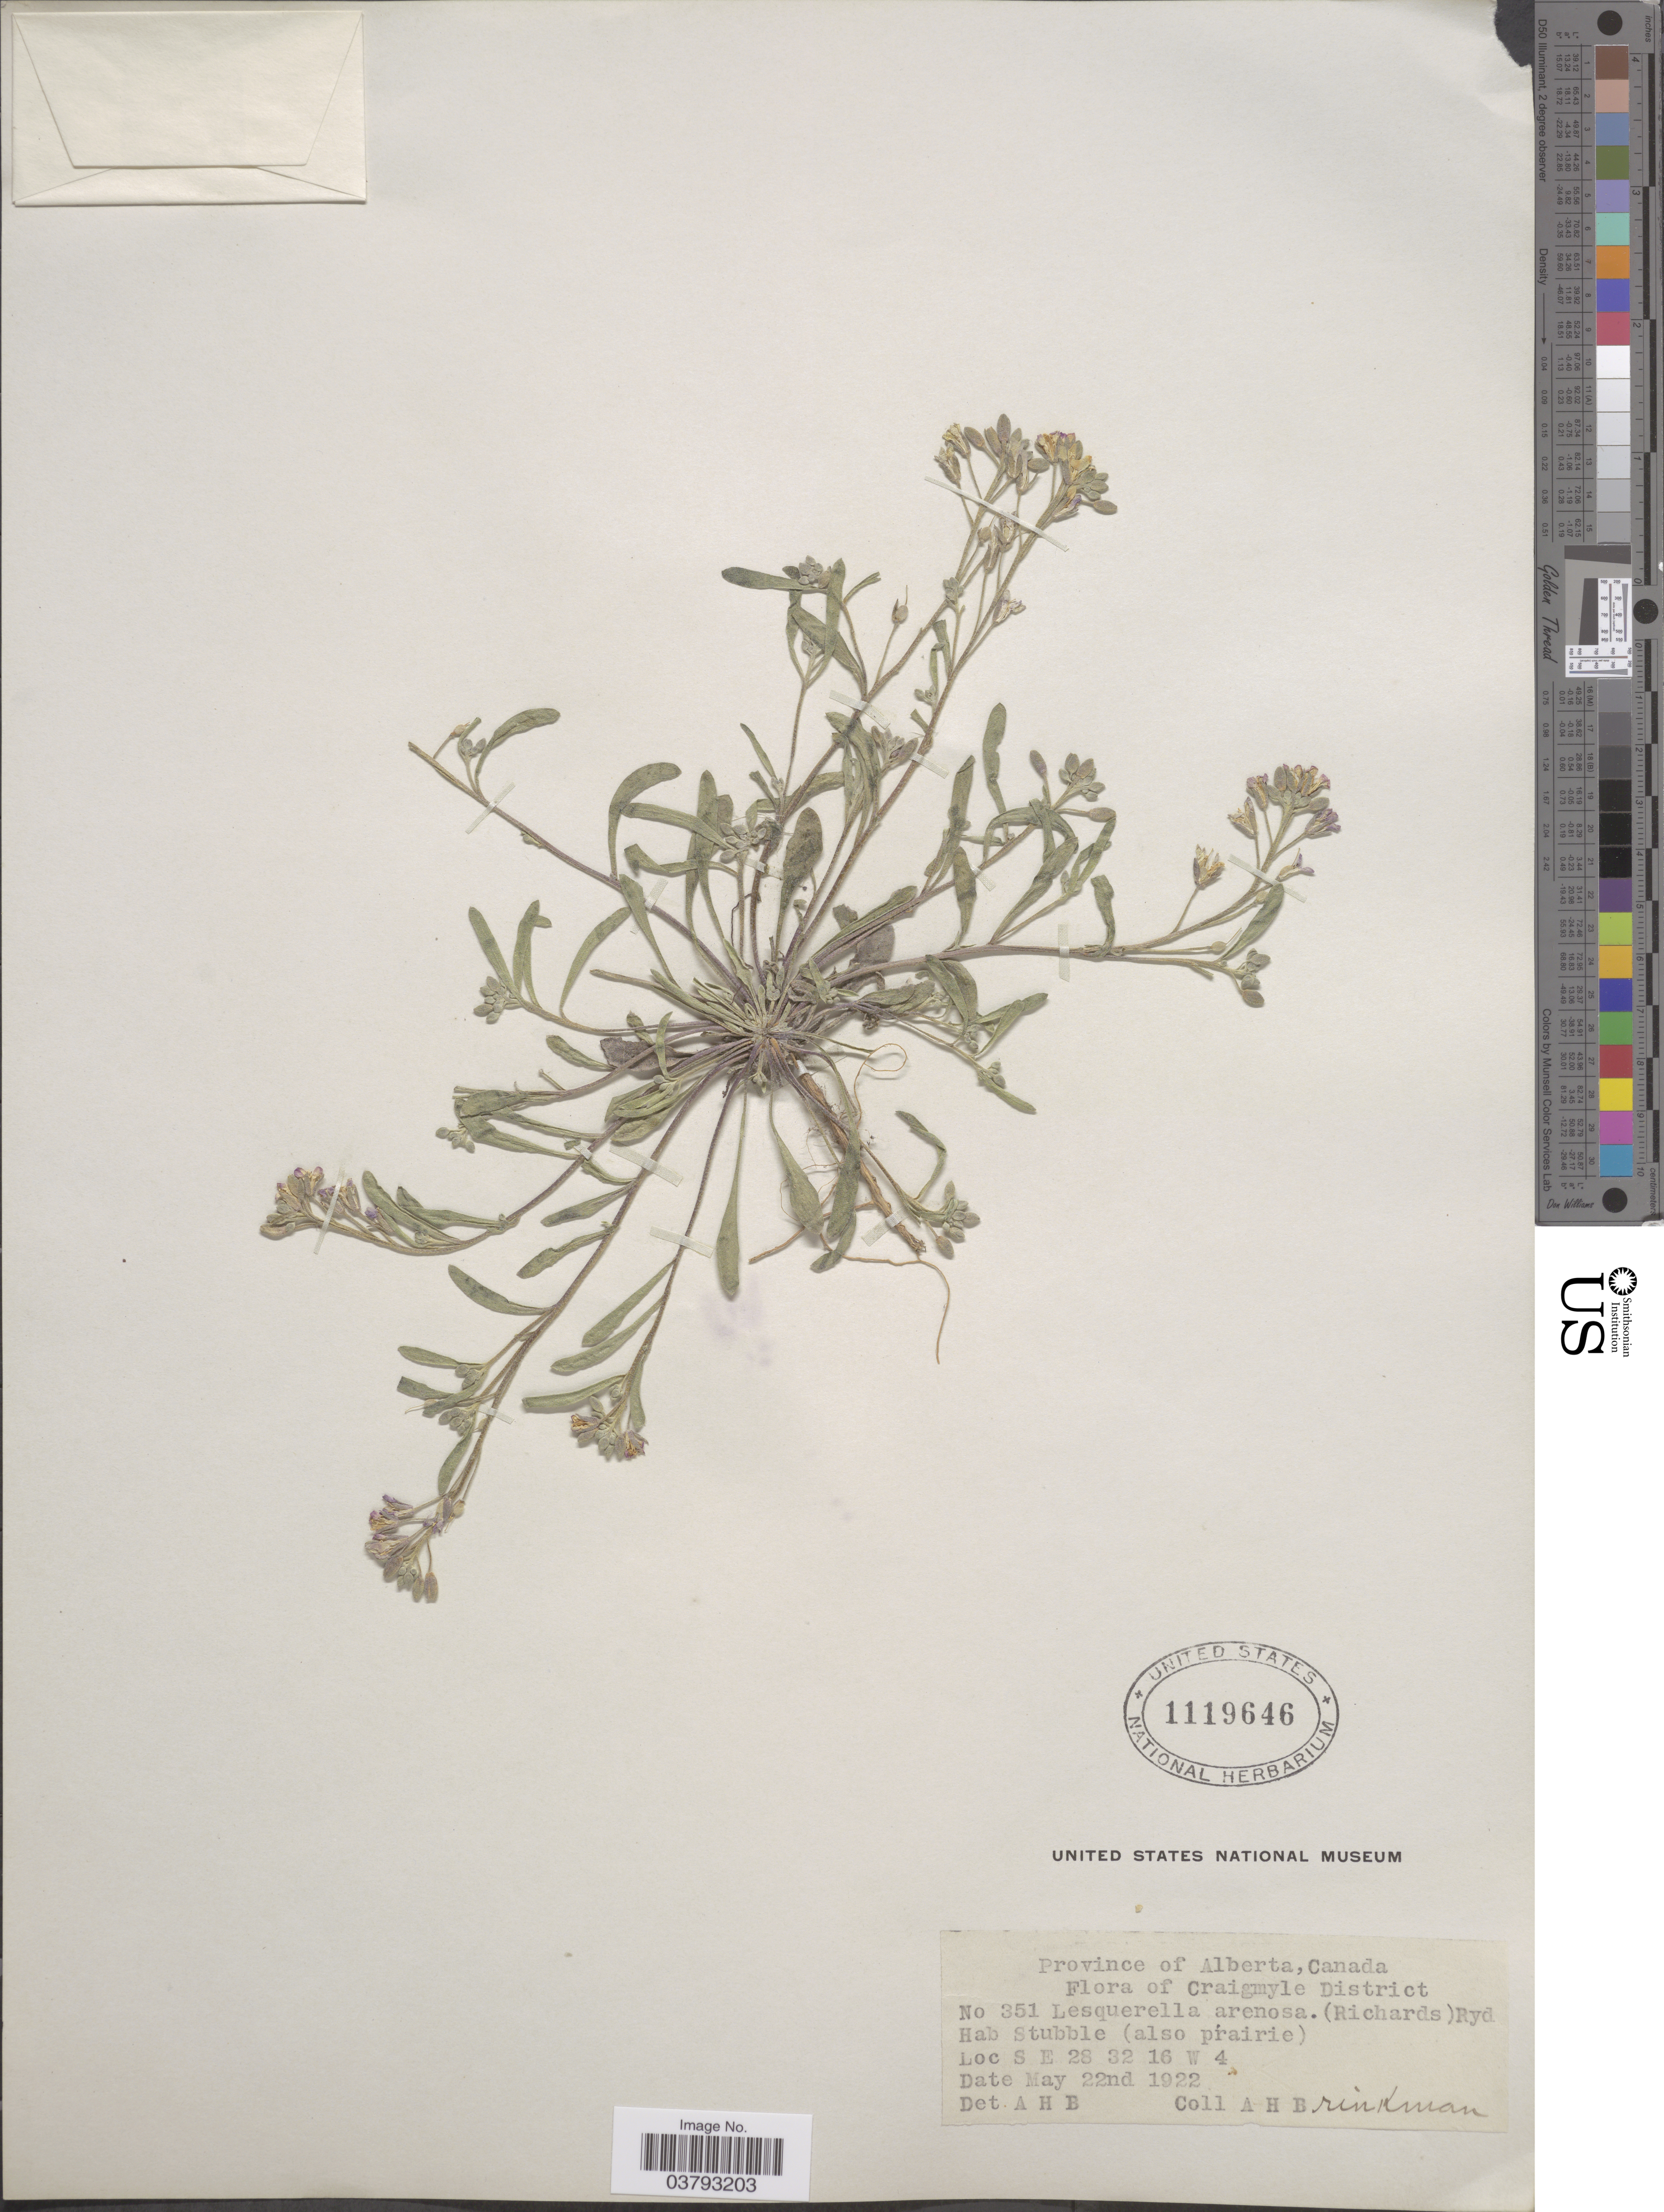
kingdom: Plantae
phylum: Tracheophyta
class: Magnoliopsida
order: Brassicales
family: Brassicaceae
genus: Lesquerella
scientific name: Lesquerella arenosa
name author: (Richardson) Rydb.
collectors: A. Brinkman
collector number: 351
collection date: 1922-05-22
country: Canada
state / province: Alberta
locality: Craigmyle District. Stubble [unsure placement]. S E 28 32 16 W 4. [unsure placement]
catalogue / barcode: US 1119646